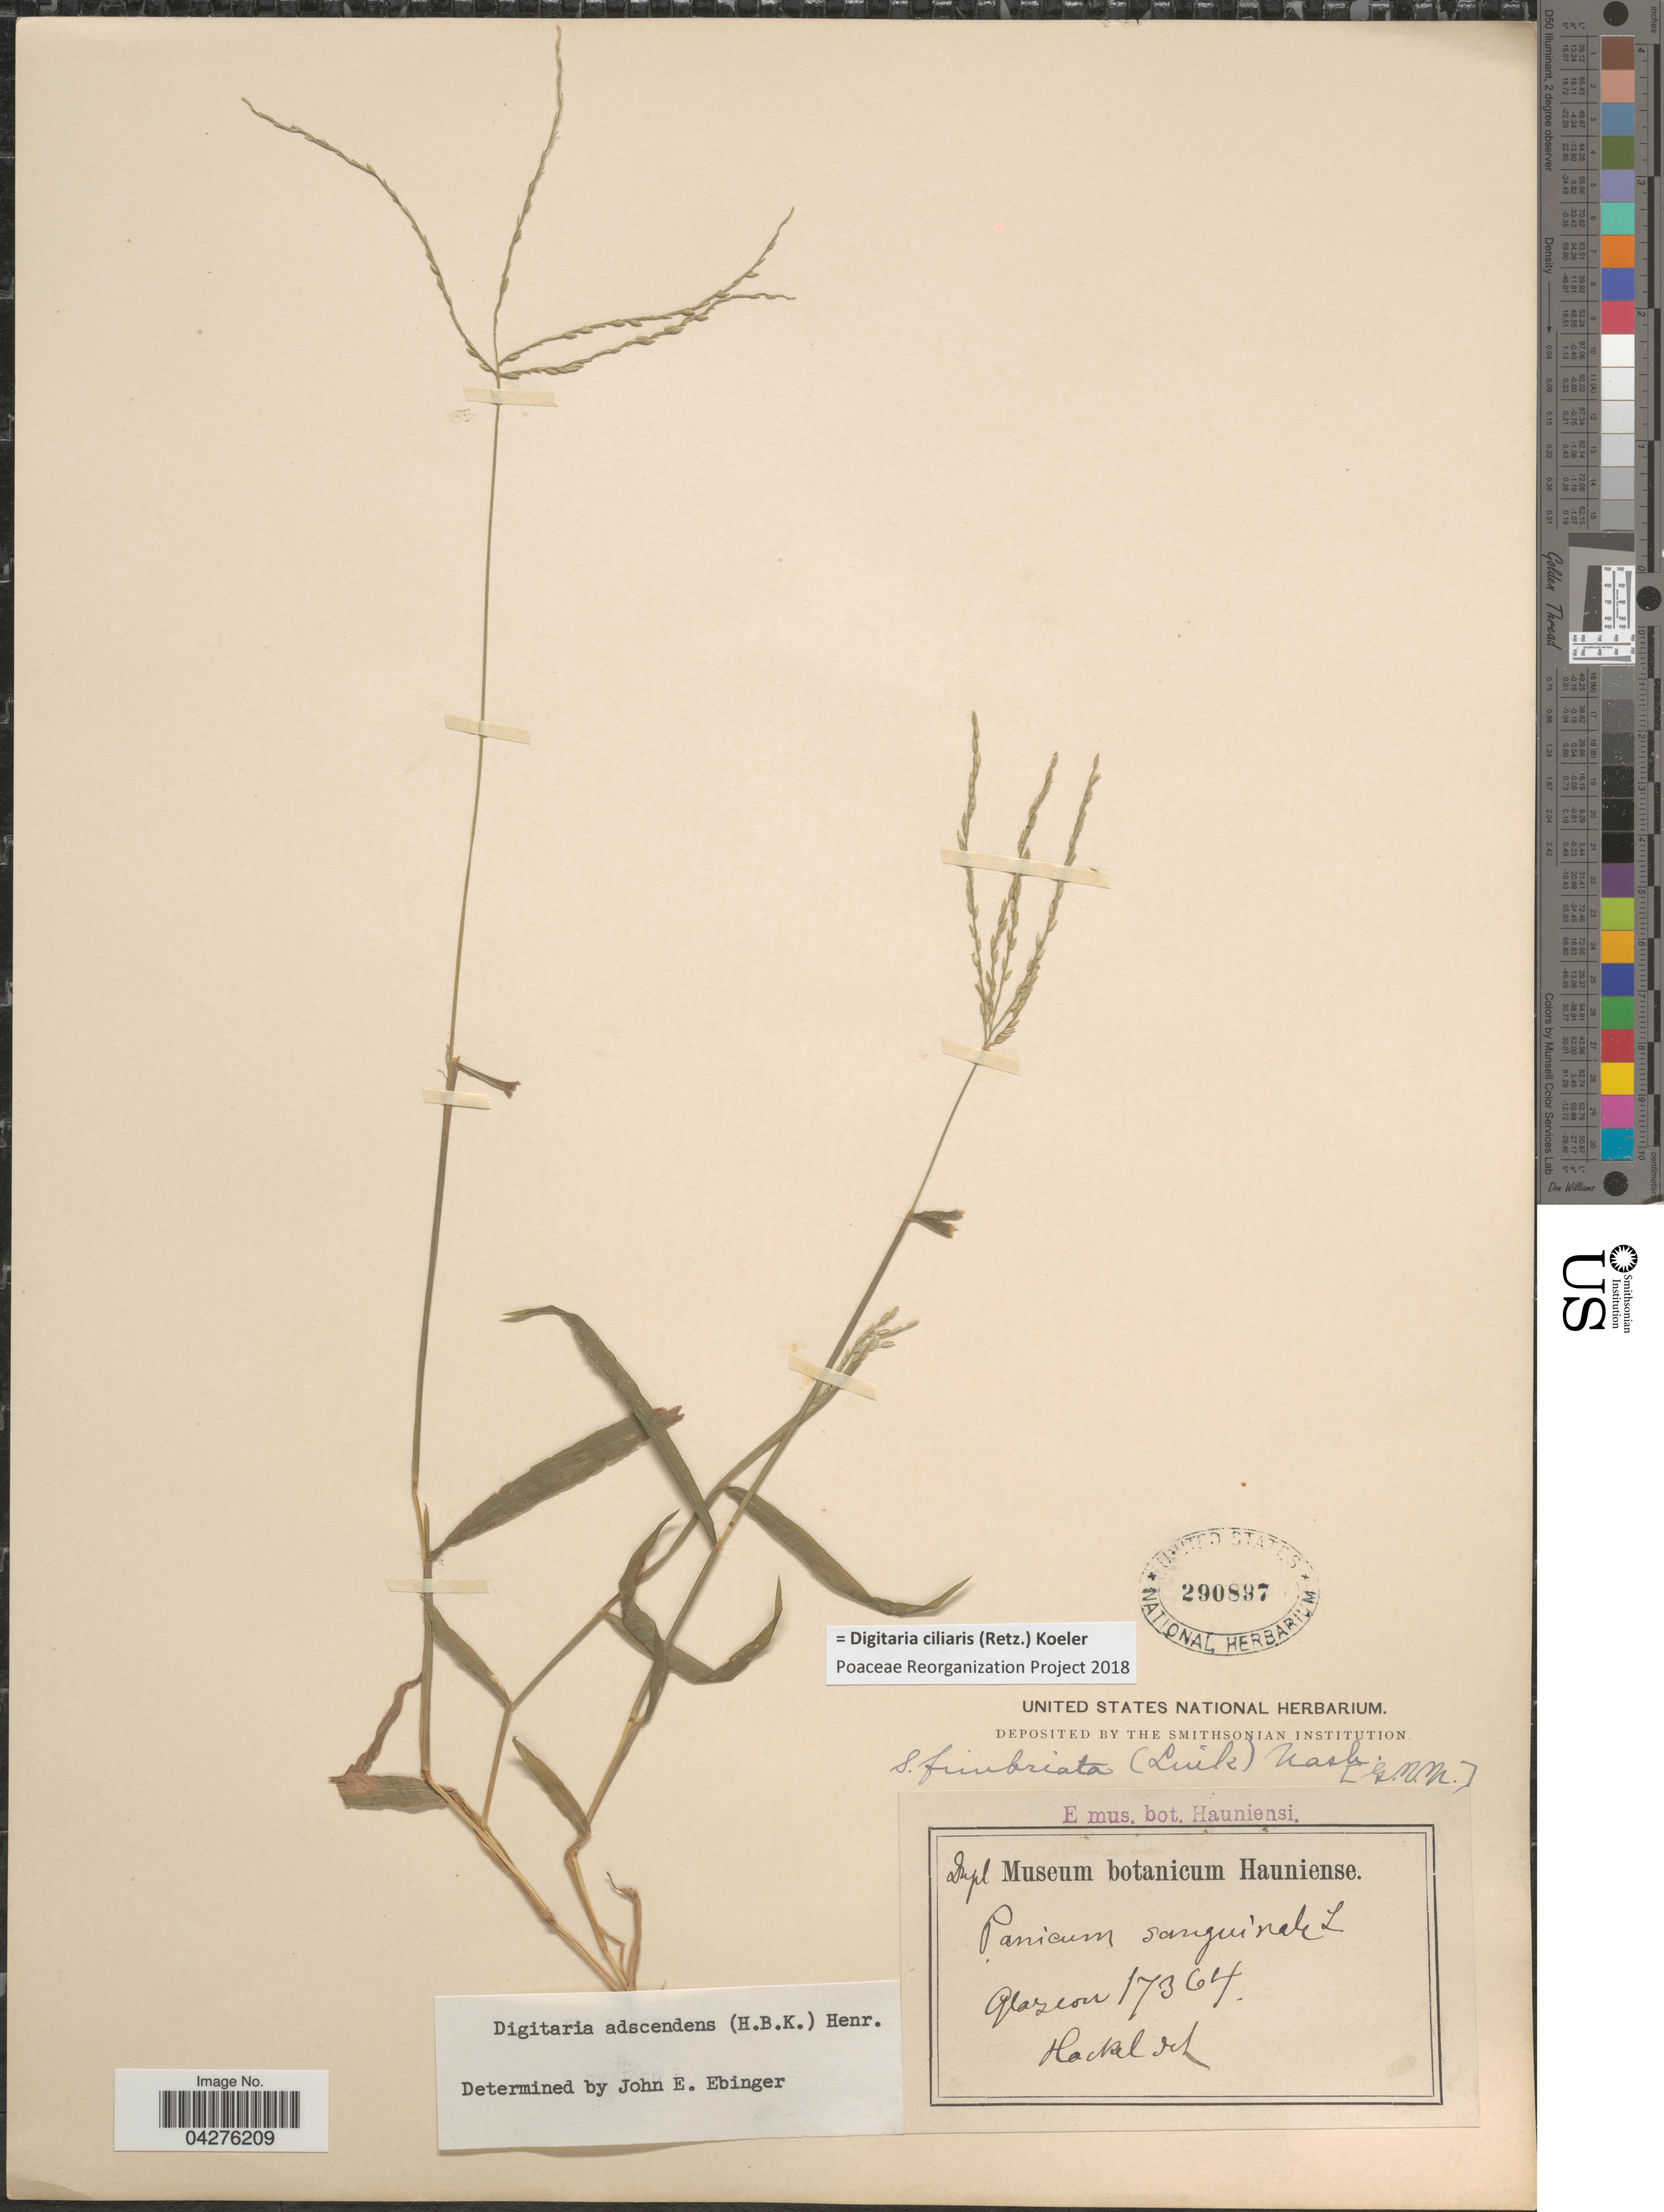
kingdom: Plantae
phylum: Tracheophyta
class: Liliopsida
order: Poales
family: Poaceae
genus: Digitaria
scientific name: Digitaria ciliaris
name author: (Retz.) Koeler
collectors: Glaziou, --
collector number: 17364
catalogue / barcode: US 290897